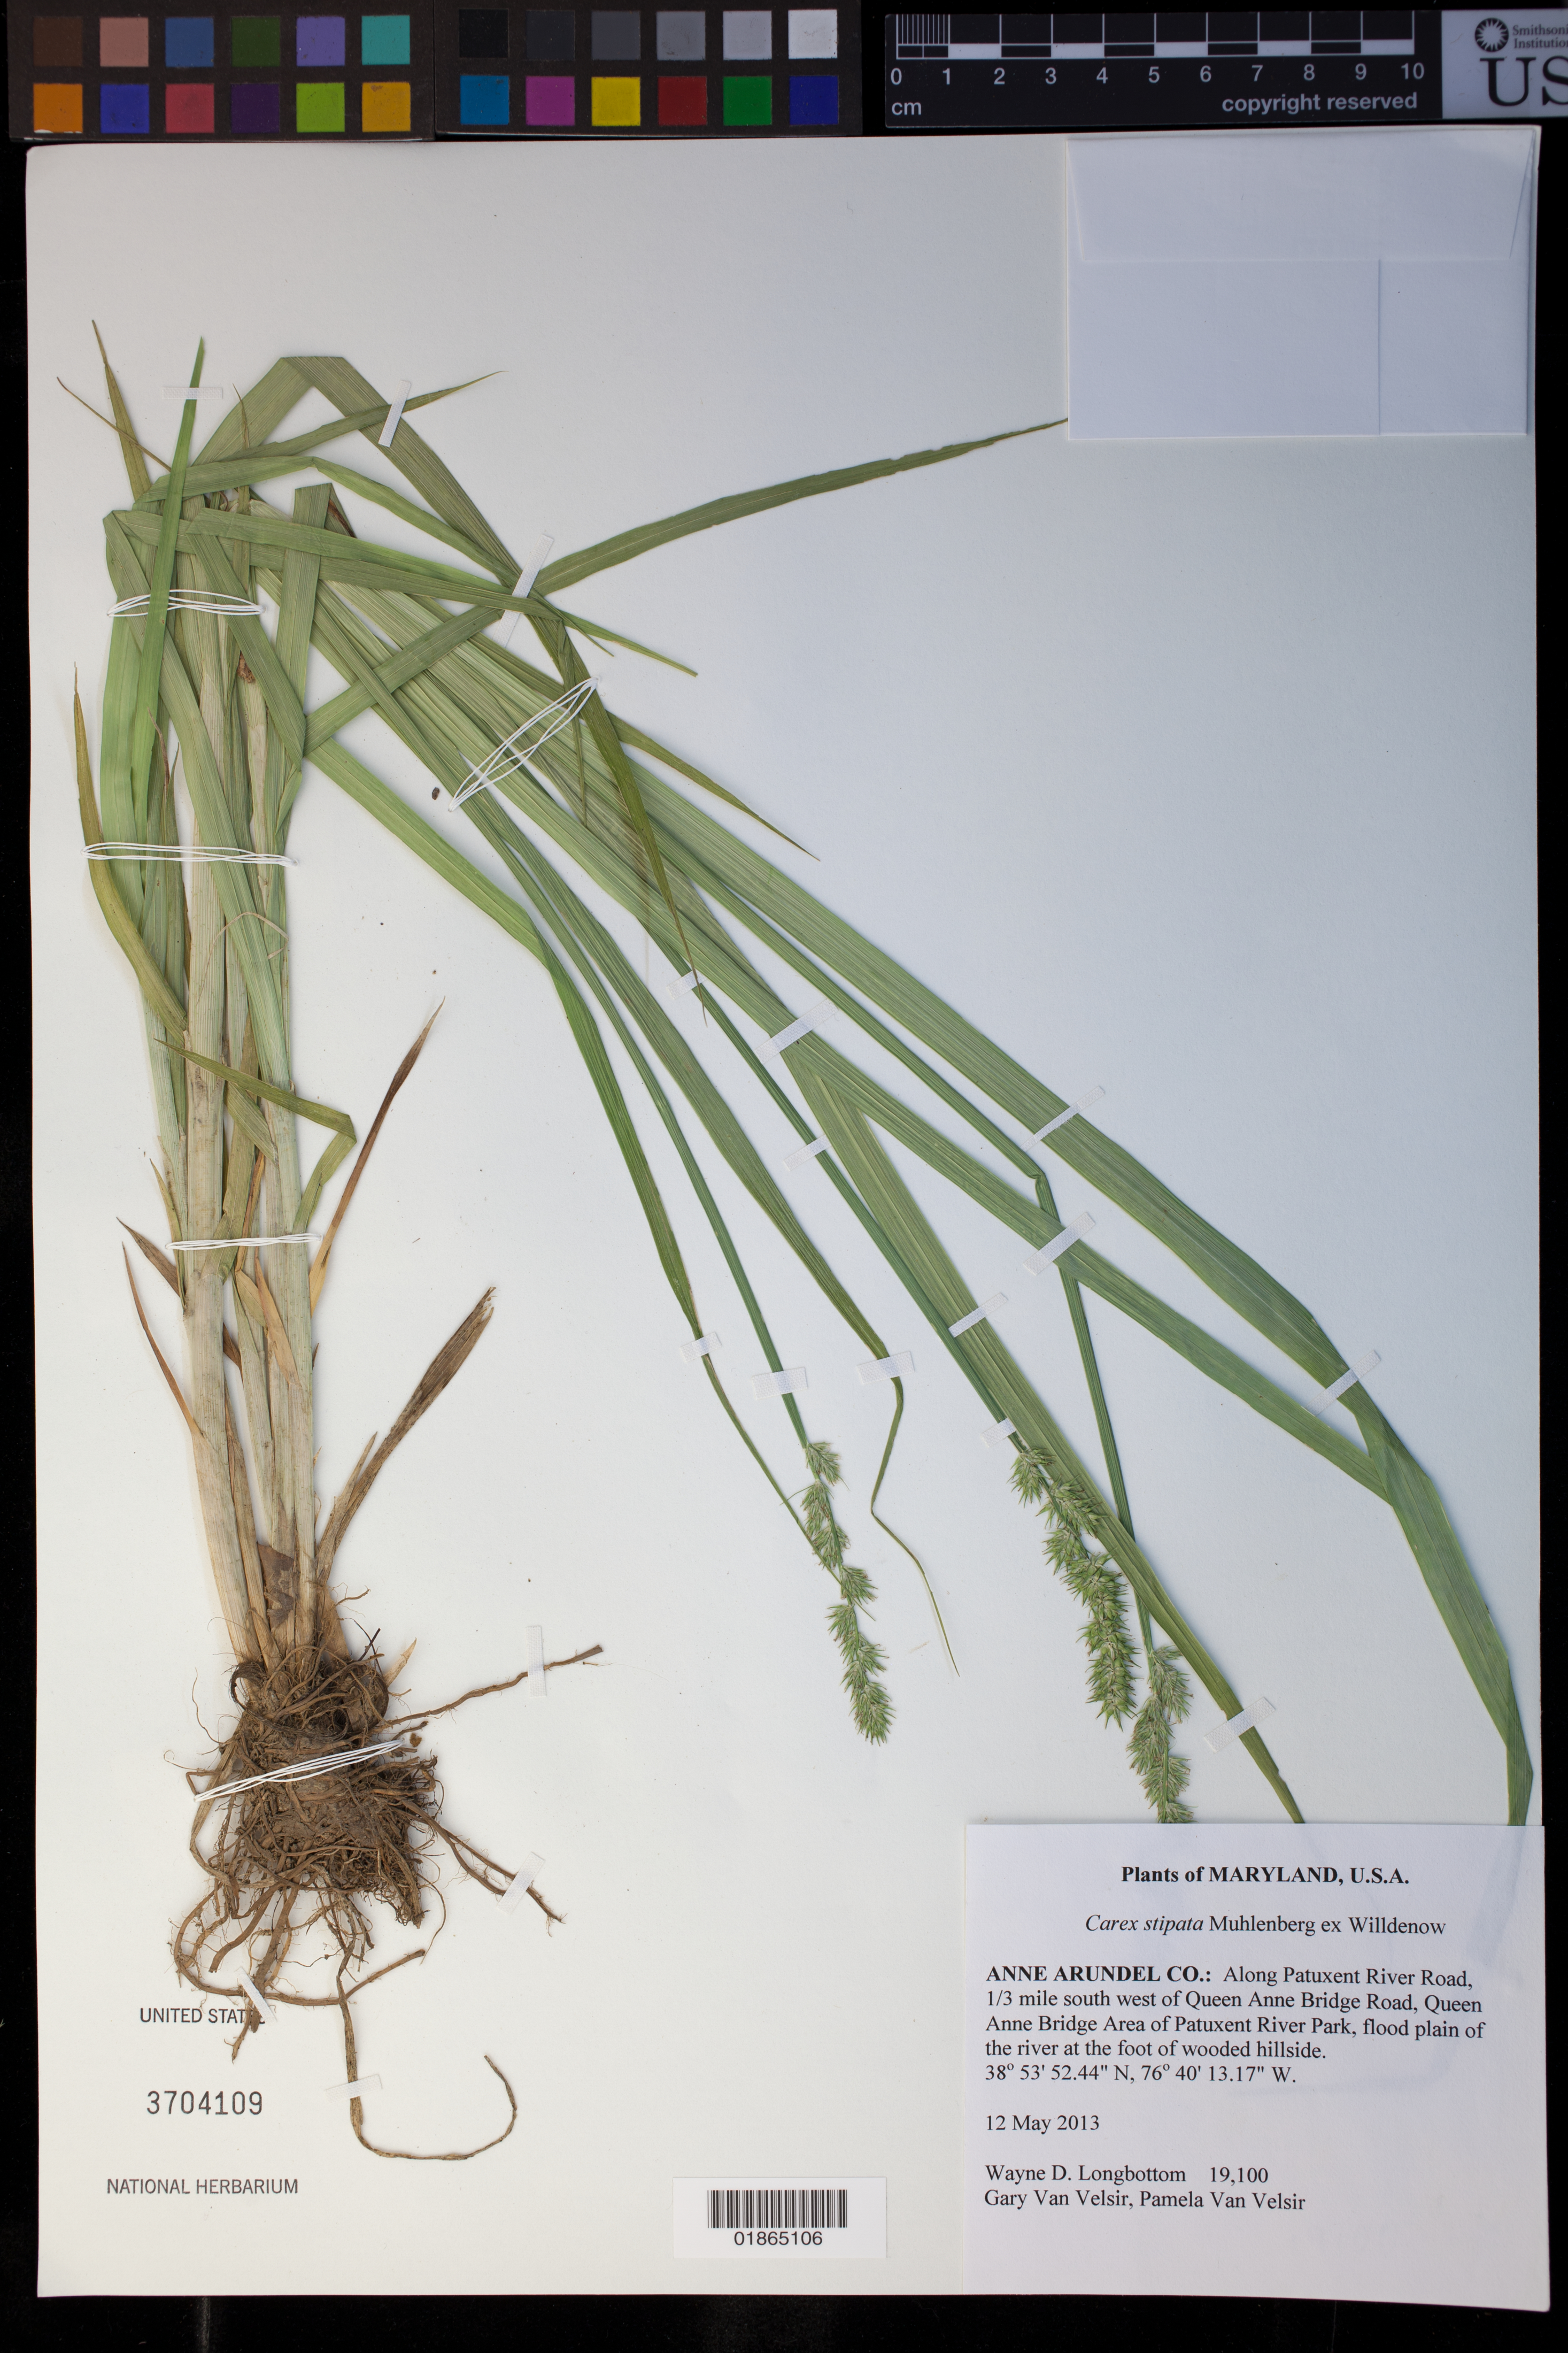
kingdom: Plantae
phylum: Tracheophyta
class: Liliopsida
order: Poales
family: Cyperaceae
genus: Carex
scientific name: Carex stipata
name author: Muhl. ex Willd.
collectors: W. D. Longbottom, G. Van Velsir & P. Van Velsir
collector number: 19100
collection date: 2013-05-12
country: United States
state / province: Maryland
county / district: Anne Arundel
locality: Along Patuxent River Road, 1/3 mile south west of Queen Anne Bridge Road, Queen Anne Bridge Area of Patuxent River Park, flood plain of the river at the foot of wooded hillside.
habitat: Flood plain of the river at the foot of wooded hillside.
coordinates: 38 53 52.44 N, 76 40 13.17 W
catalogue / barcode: US 3704109